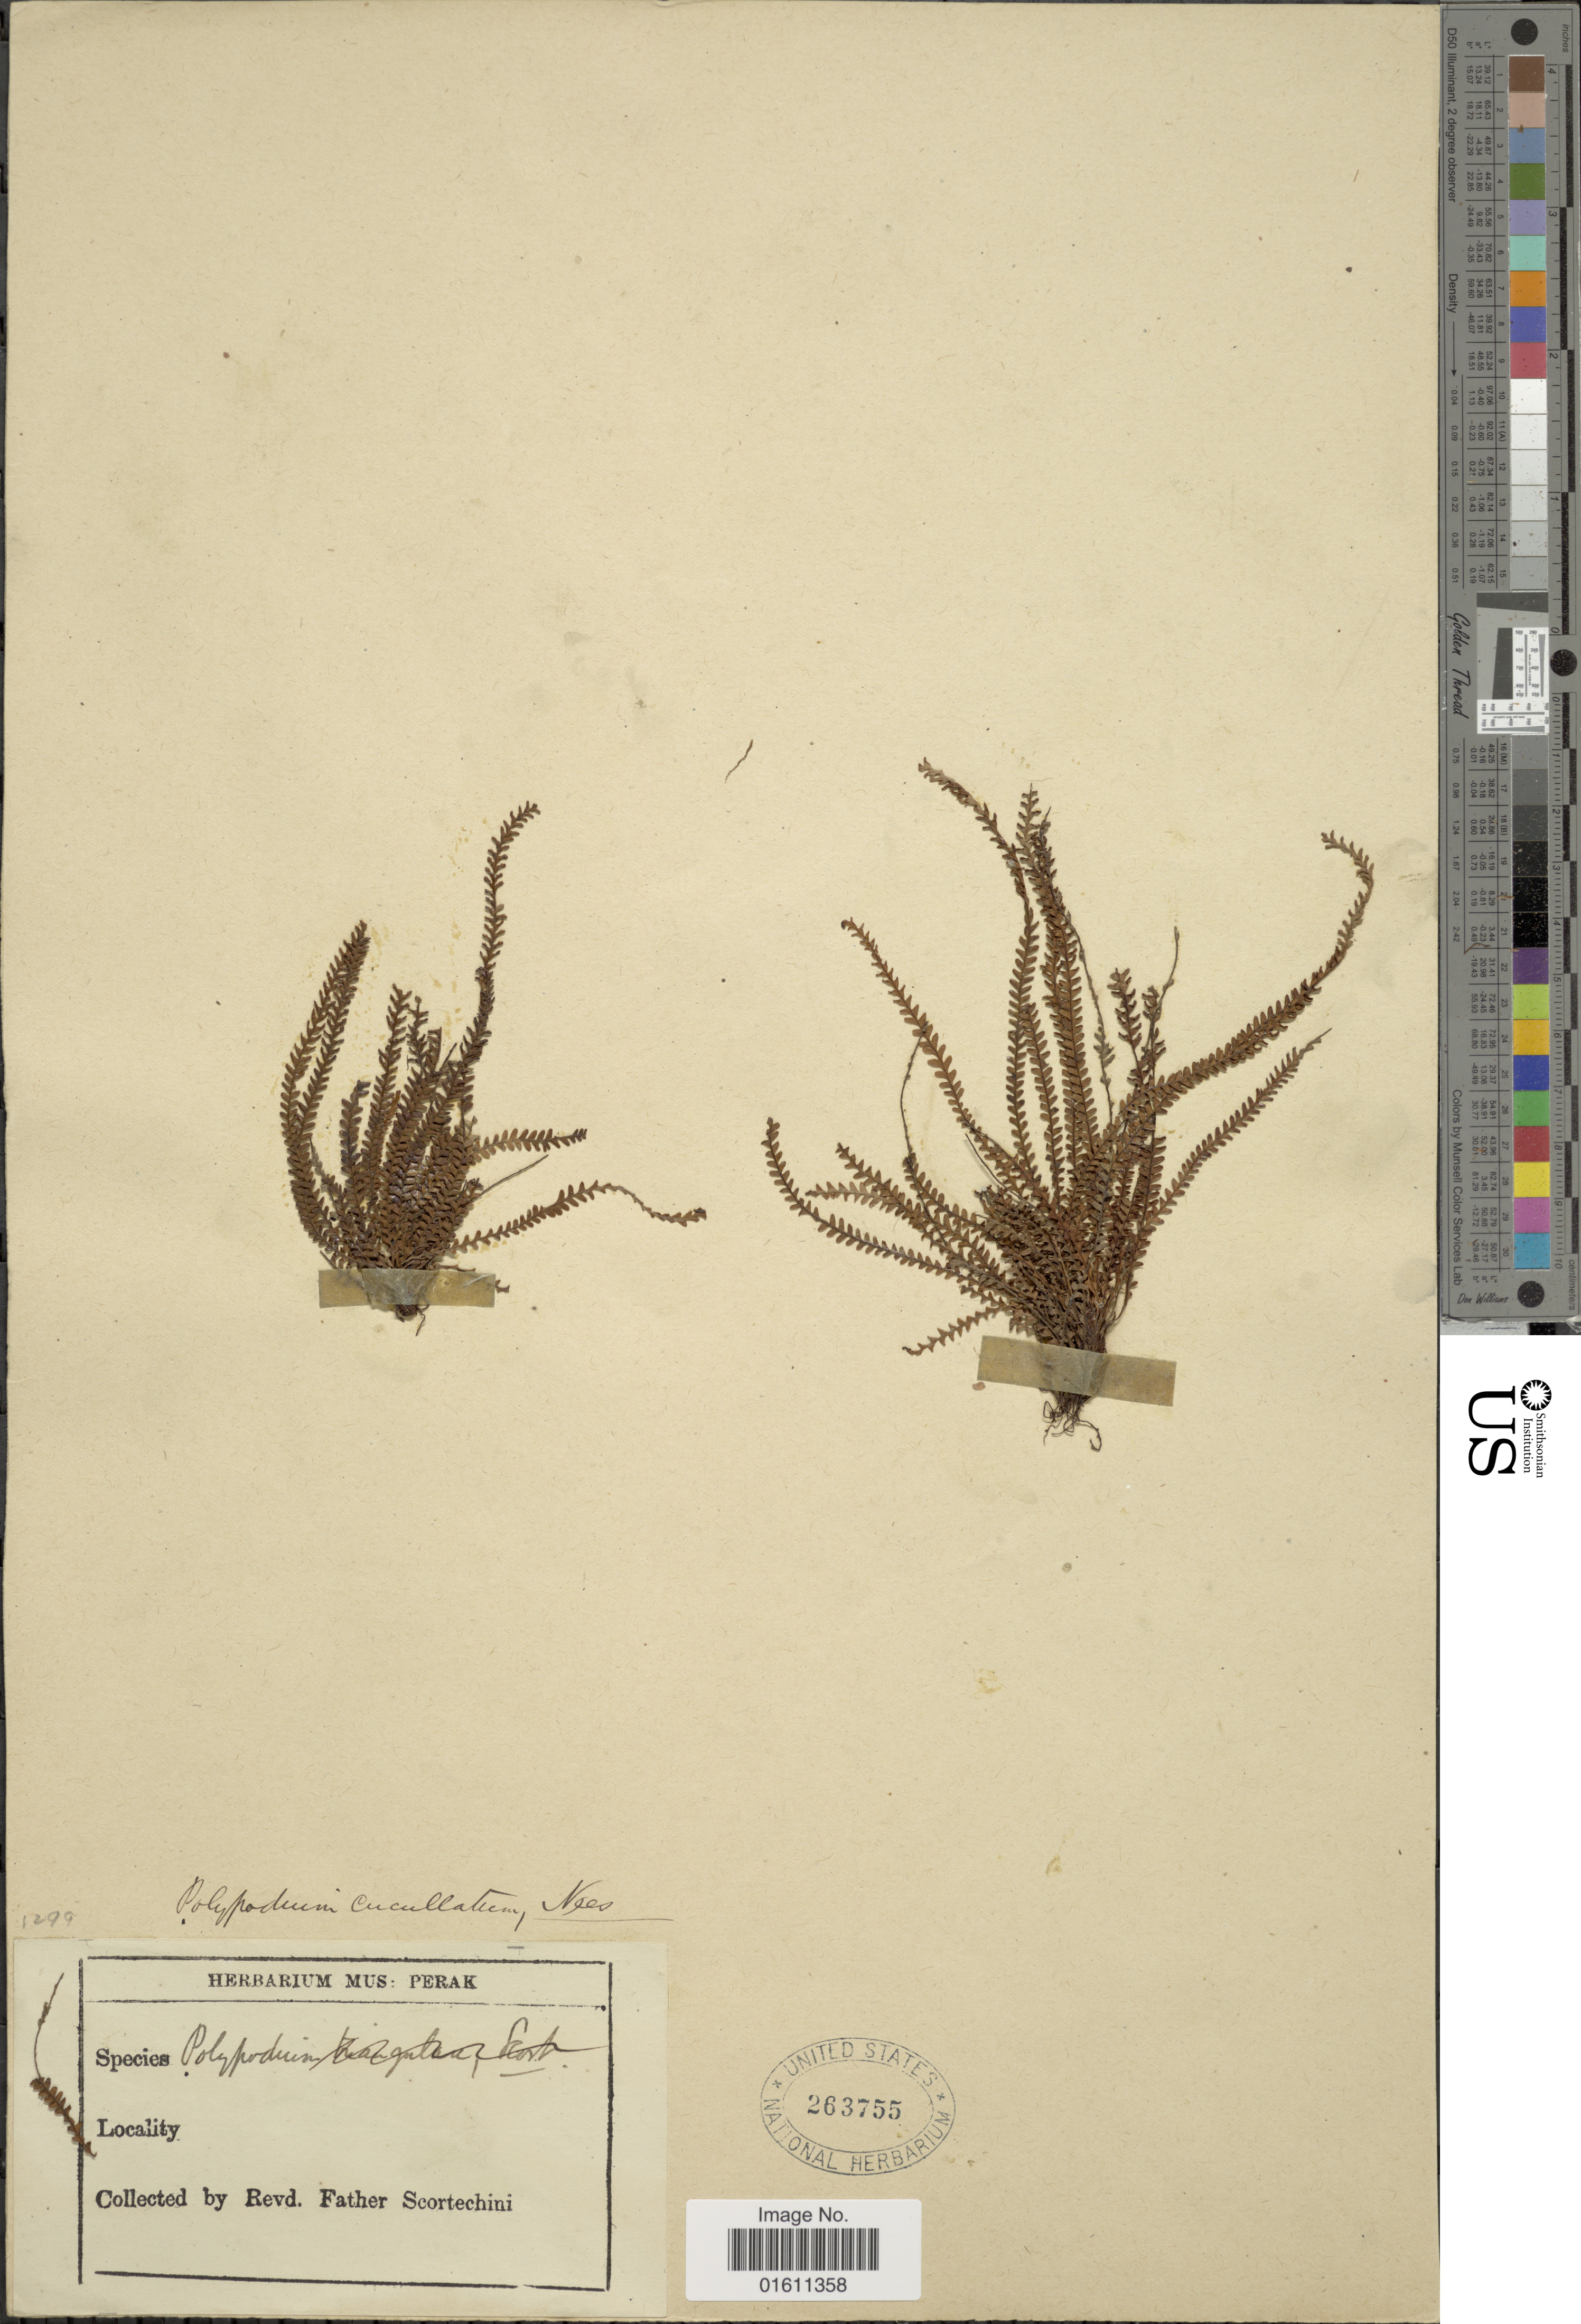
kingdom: Plantae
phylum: Tracheophyta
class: Polypodiopsida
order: Polypodiales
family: Polypodiaceae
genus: Calymmodon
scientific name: Calymmodon cucullatus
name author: (Nees & Blume) C. Presl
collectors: Fr. Scortechini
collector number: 1299-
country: Malaysia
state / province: Perak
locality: Perak.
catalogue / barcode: US 263755